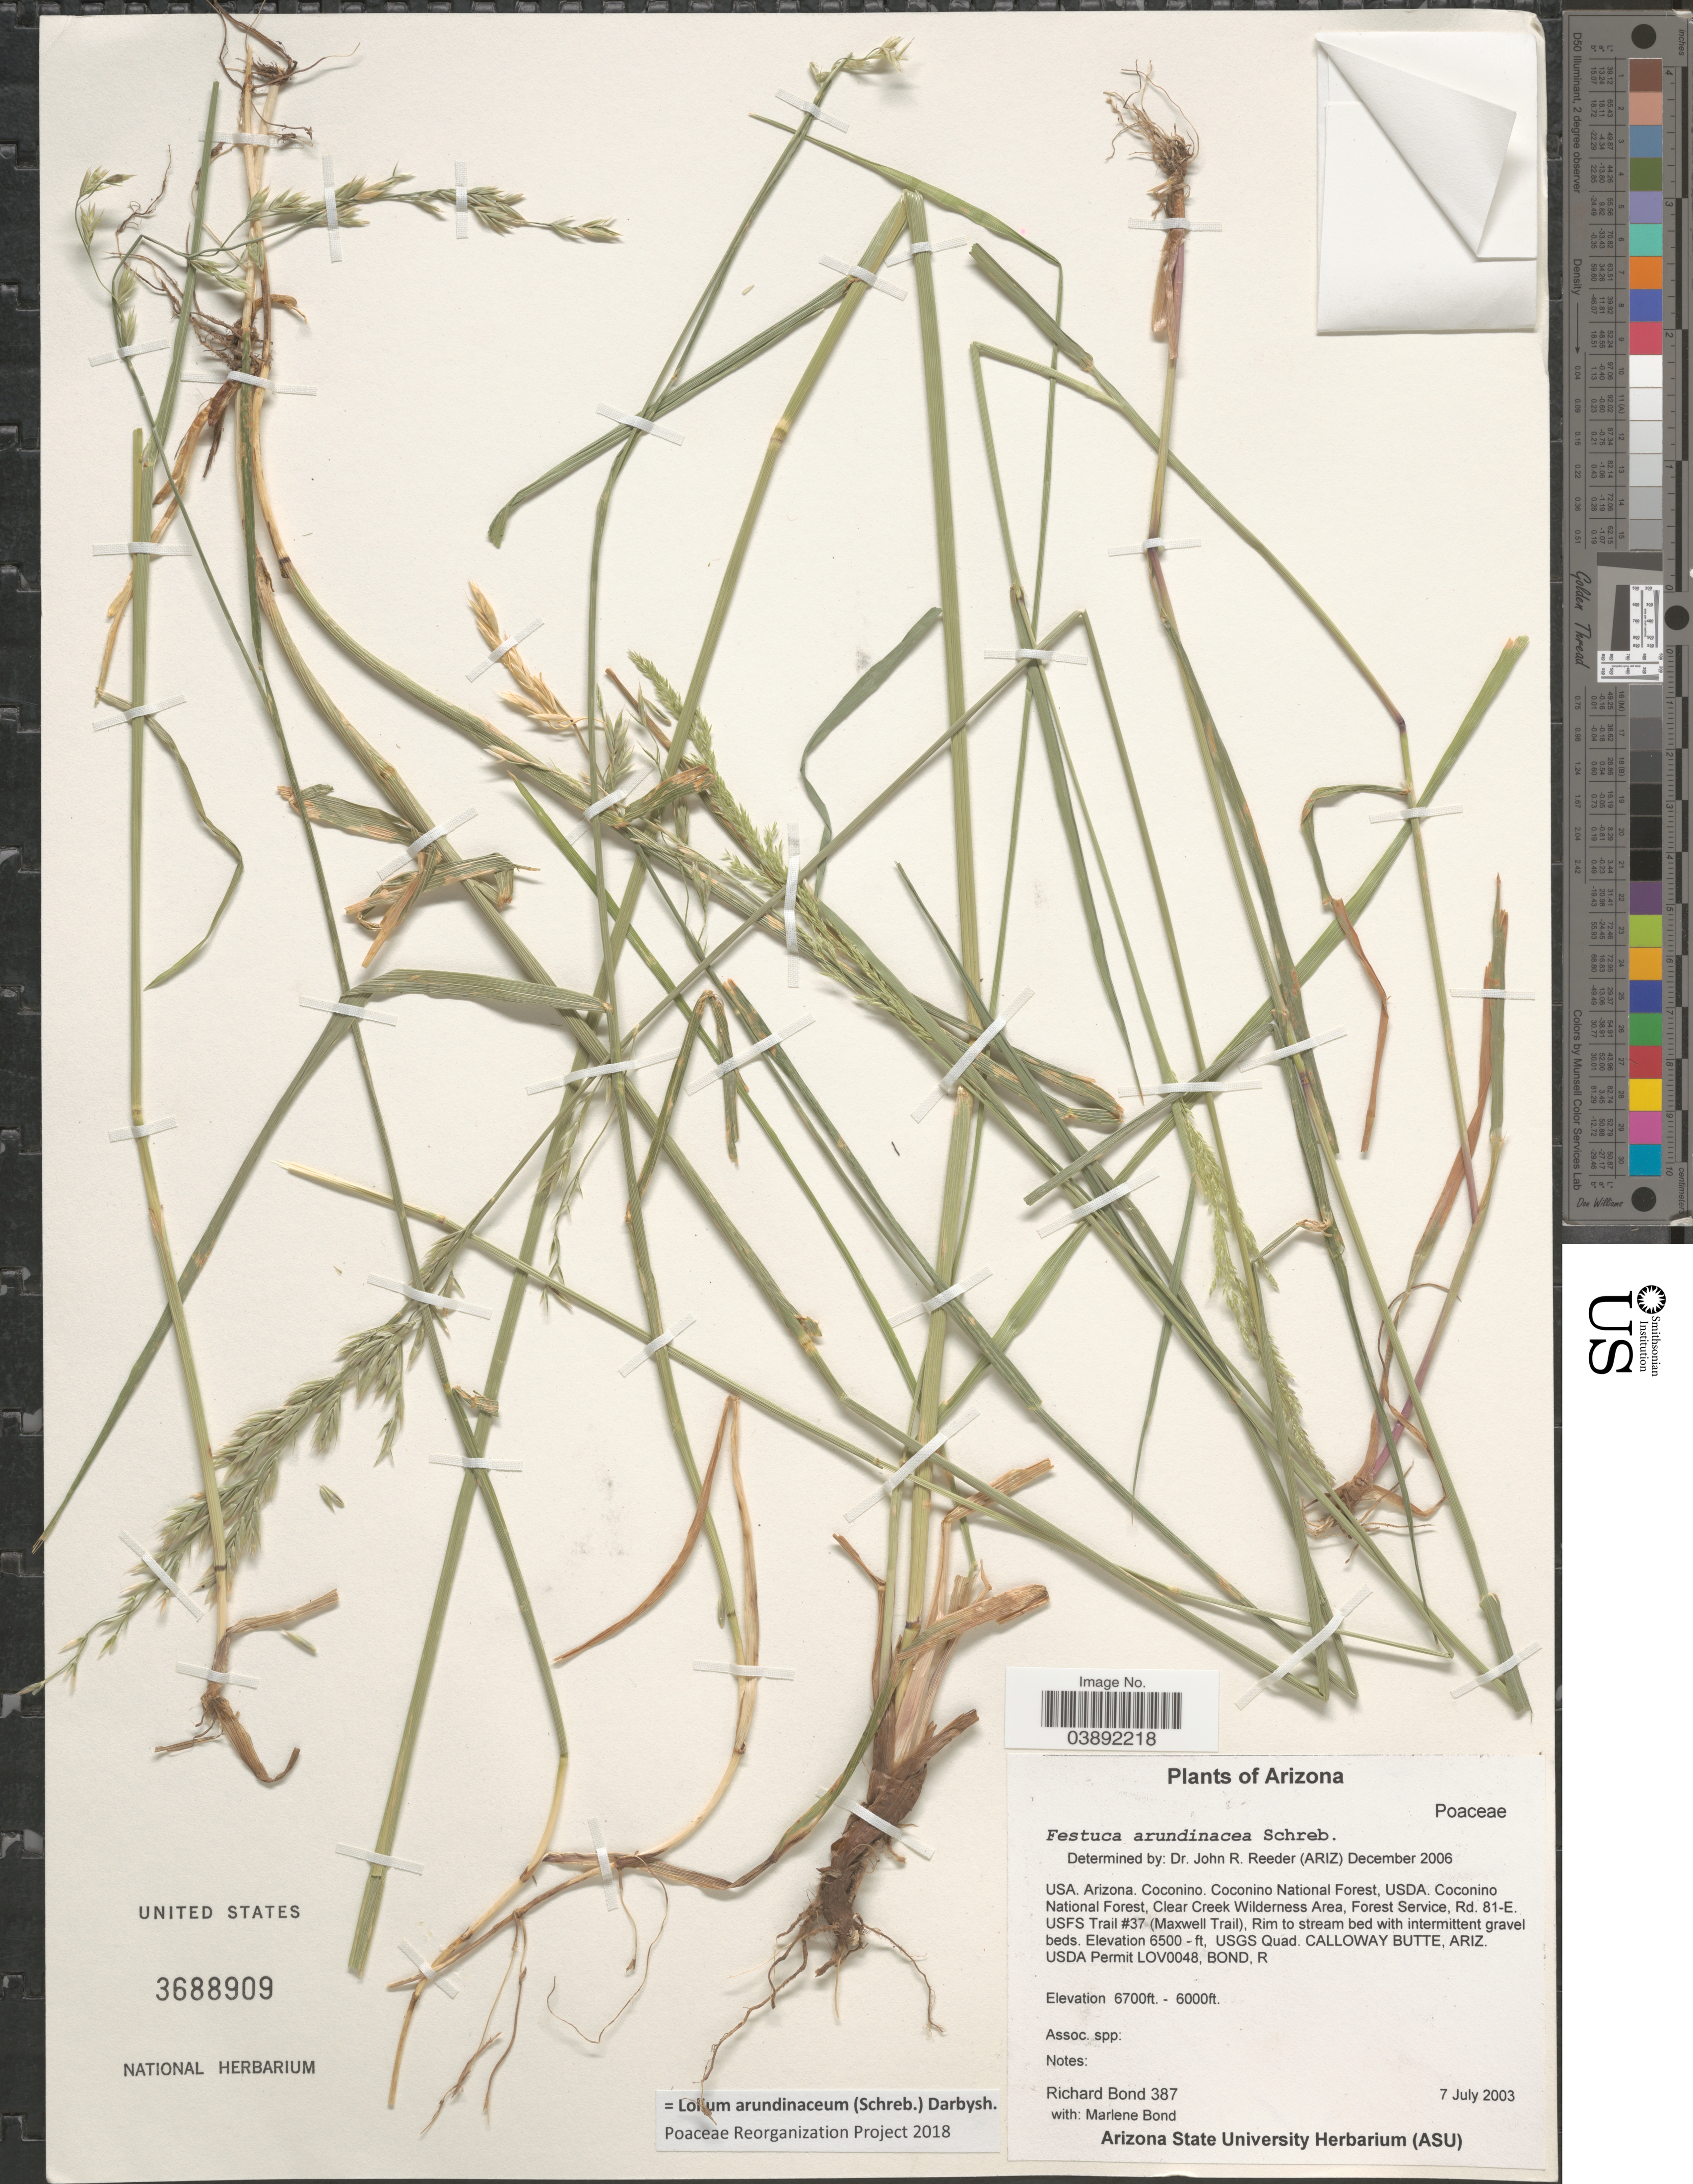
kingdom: Plantae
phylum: Tracheophyta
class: Liliopsida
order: Poales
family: Poaceae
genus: Lolium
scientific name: Lolium arundinaceum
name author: (Schreb.) Darbysh.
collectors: R. Bond & M. Bond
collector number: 387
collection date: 2003-07-07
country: United States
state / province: Arizona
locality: Coconino. Coconino National Forest, USDA. Coconino National Forest, Clear Creek Wilderness Area, Forest Service, Rd. 81-E. USFS Trail #37 (Maxwell Trail), Rim to stream bed with intermittent gravel beds. USGS Quad. CALLOWAY BUTTE. USDA Permit LOV0048, BOND, R.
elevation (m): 1981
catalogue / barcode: US 3688909